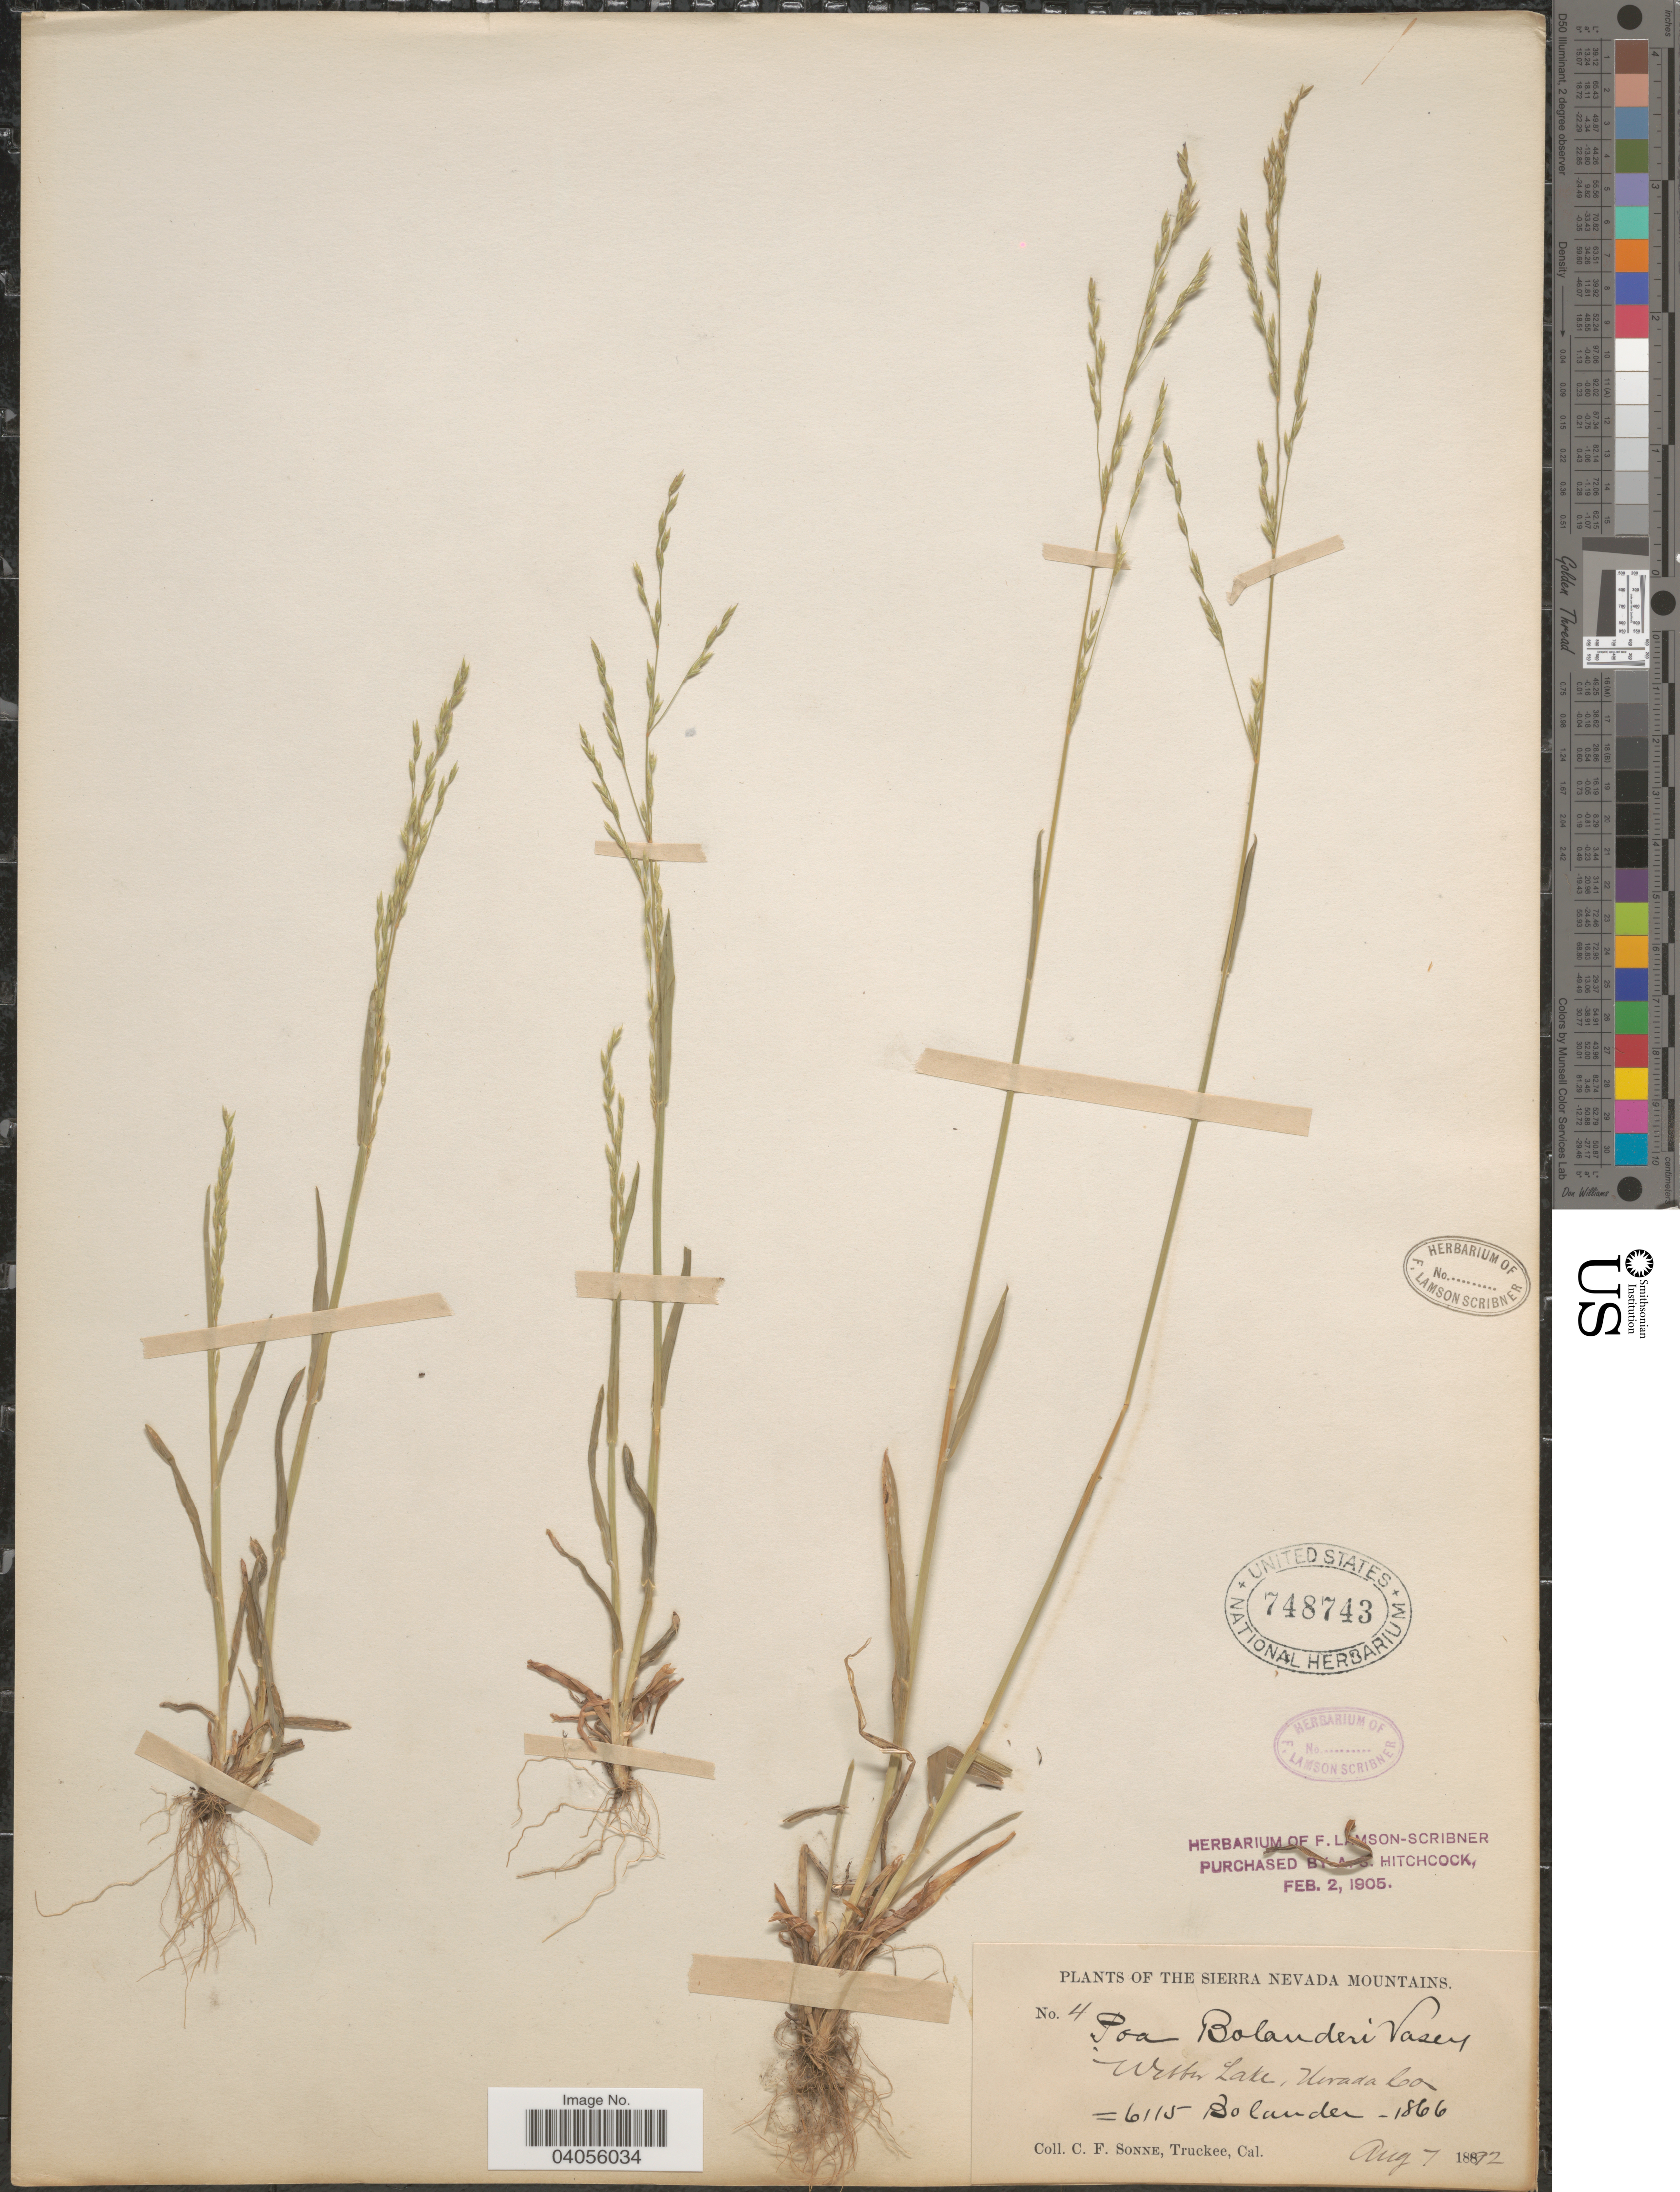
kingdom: Plantae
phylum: Tracheophyta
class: Liliopsida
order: Poales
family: Poaceae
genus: Poa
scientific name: Poa bolanderi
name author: Vasey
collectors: C. Sonne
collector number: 4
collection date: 1892-08-07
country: United States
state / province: California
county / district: Nevada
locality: Sierra Nevada Mountains. Webber Lake, Nevada Co.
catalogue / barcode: US 748743